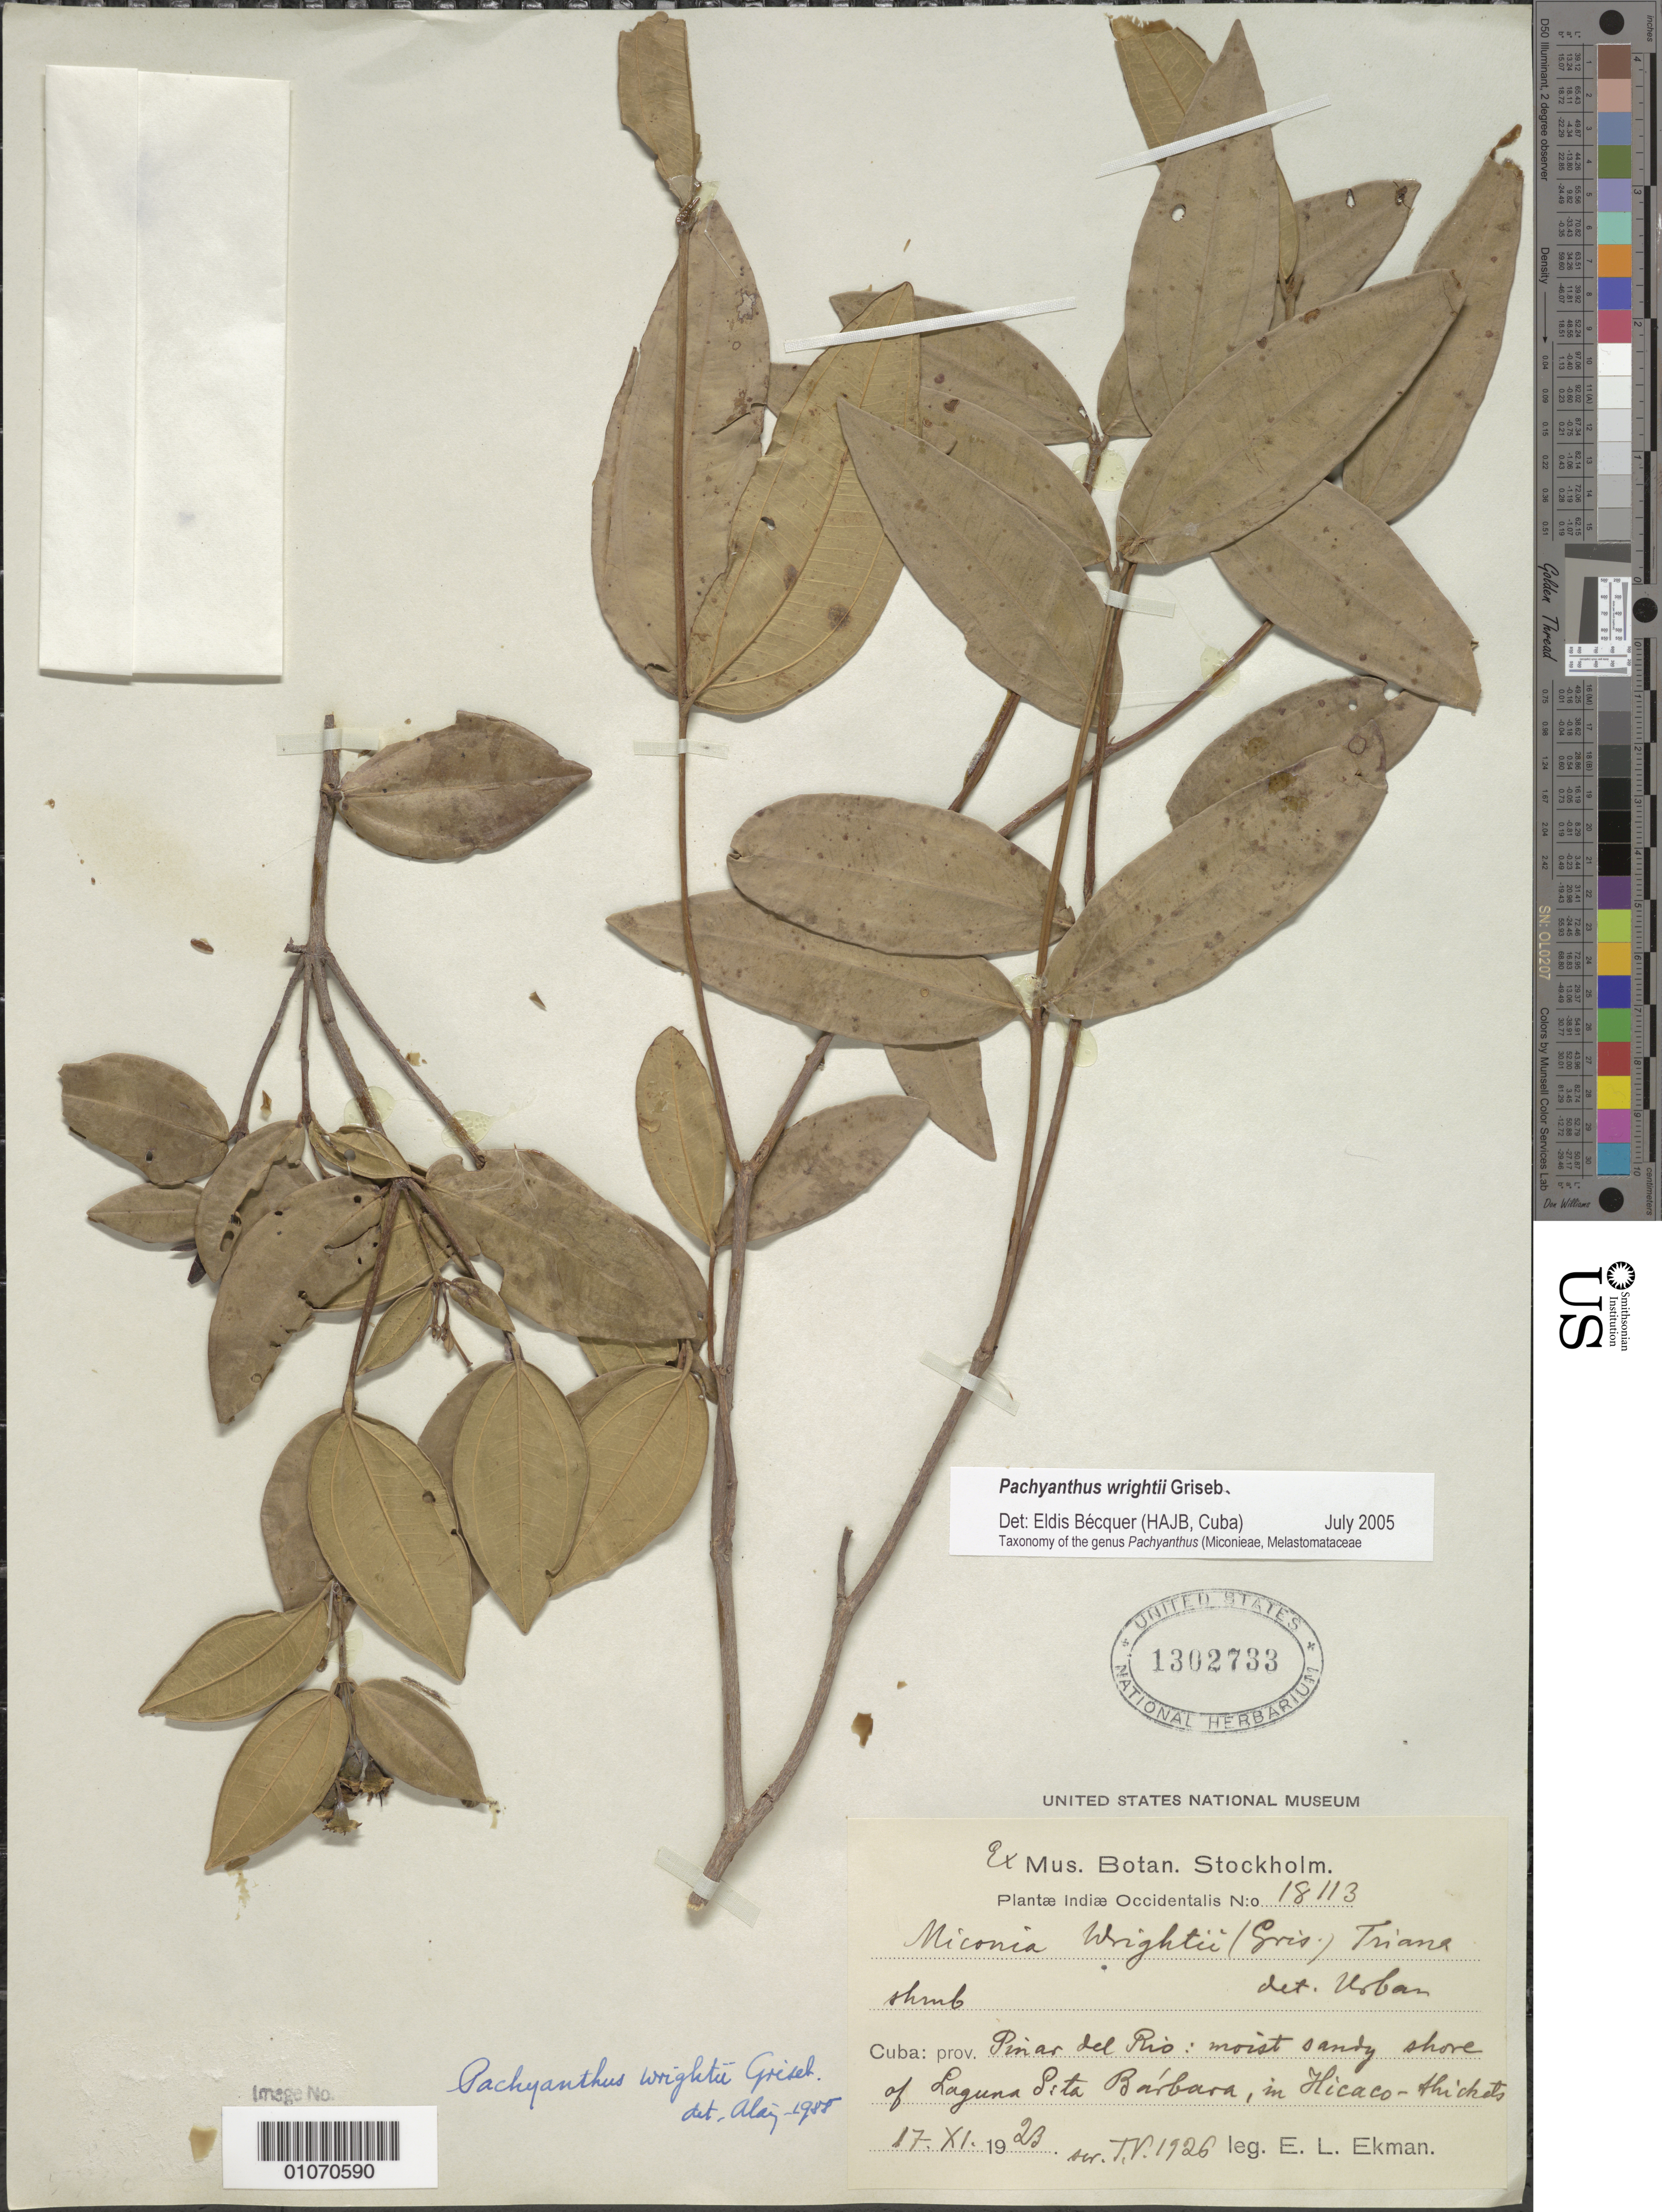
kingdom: Plantae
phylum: Tracheophyta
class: Magnoliopsida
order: Myrtales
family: Melastomataceae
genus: Pachyanthus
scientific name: Pachyanthus wrightii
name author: Griseb.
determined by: Bécquer Granados, E. R., (HAJB)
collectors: E. L. Ekman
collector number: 18113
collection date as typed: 17 Nov 1923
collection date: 1923-11-17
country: Cuba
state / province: Pinar del Río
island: Cuba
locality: Laguna Santa Bárbara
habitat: Moist sandy shore, in Hiaco thickets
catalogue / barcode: US 1302733